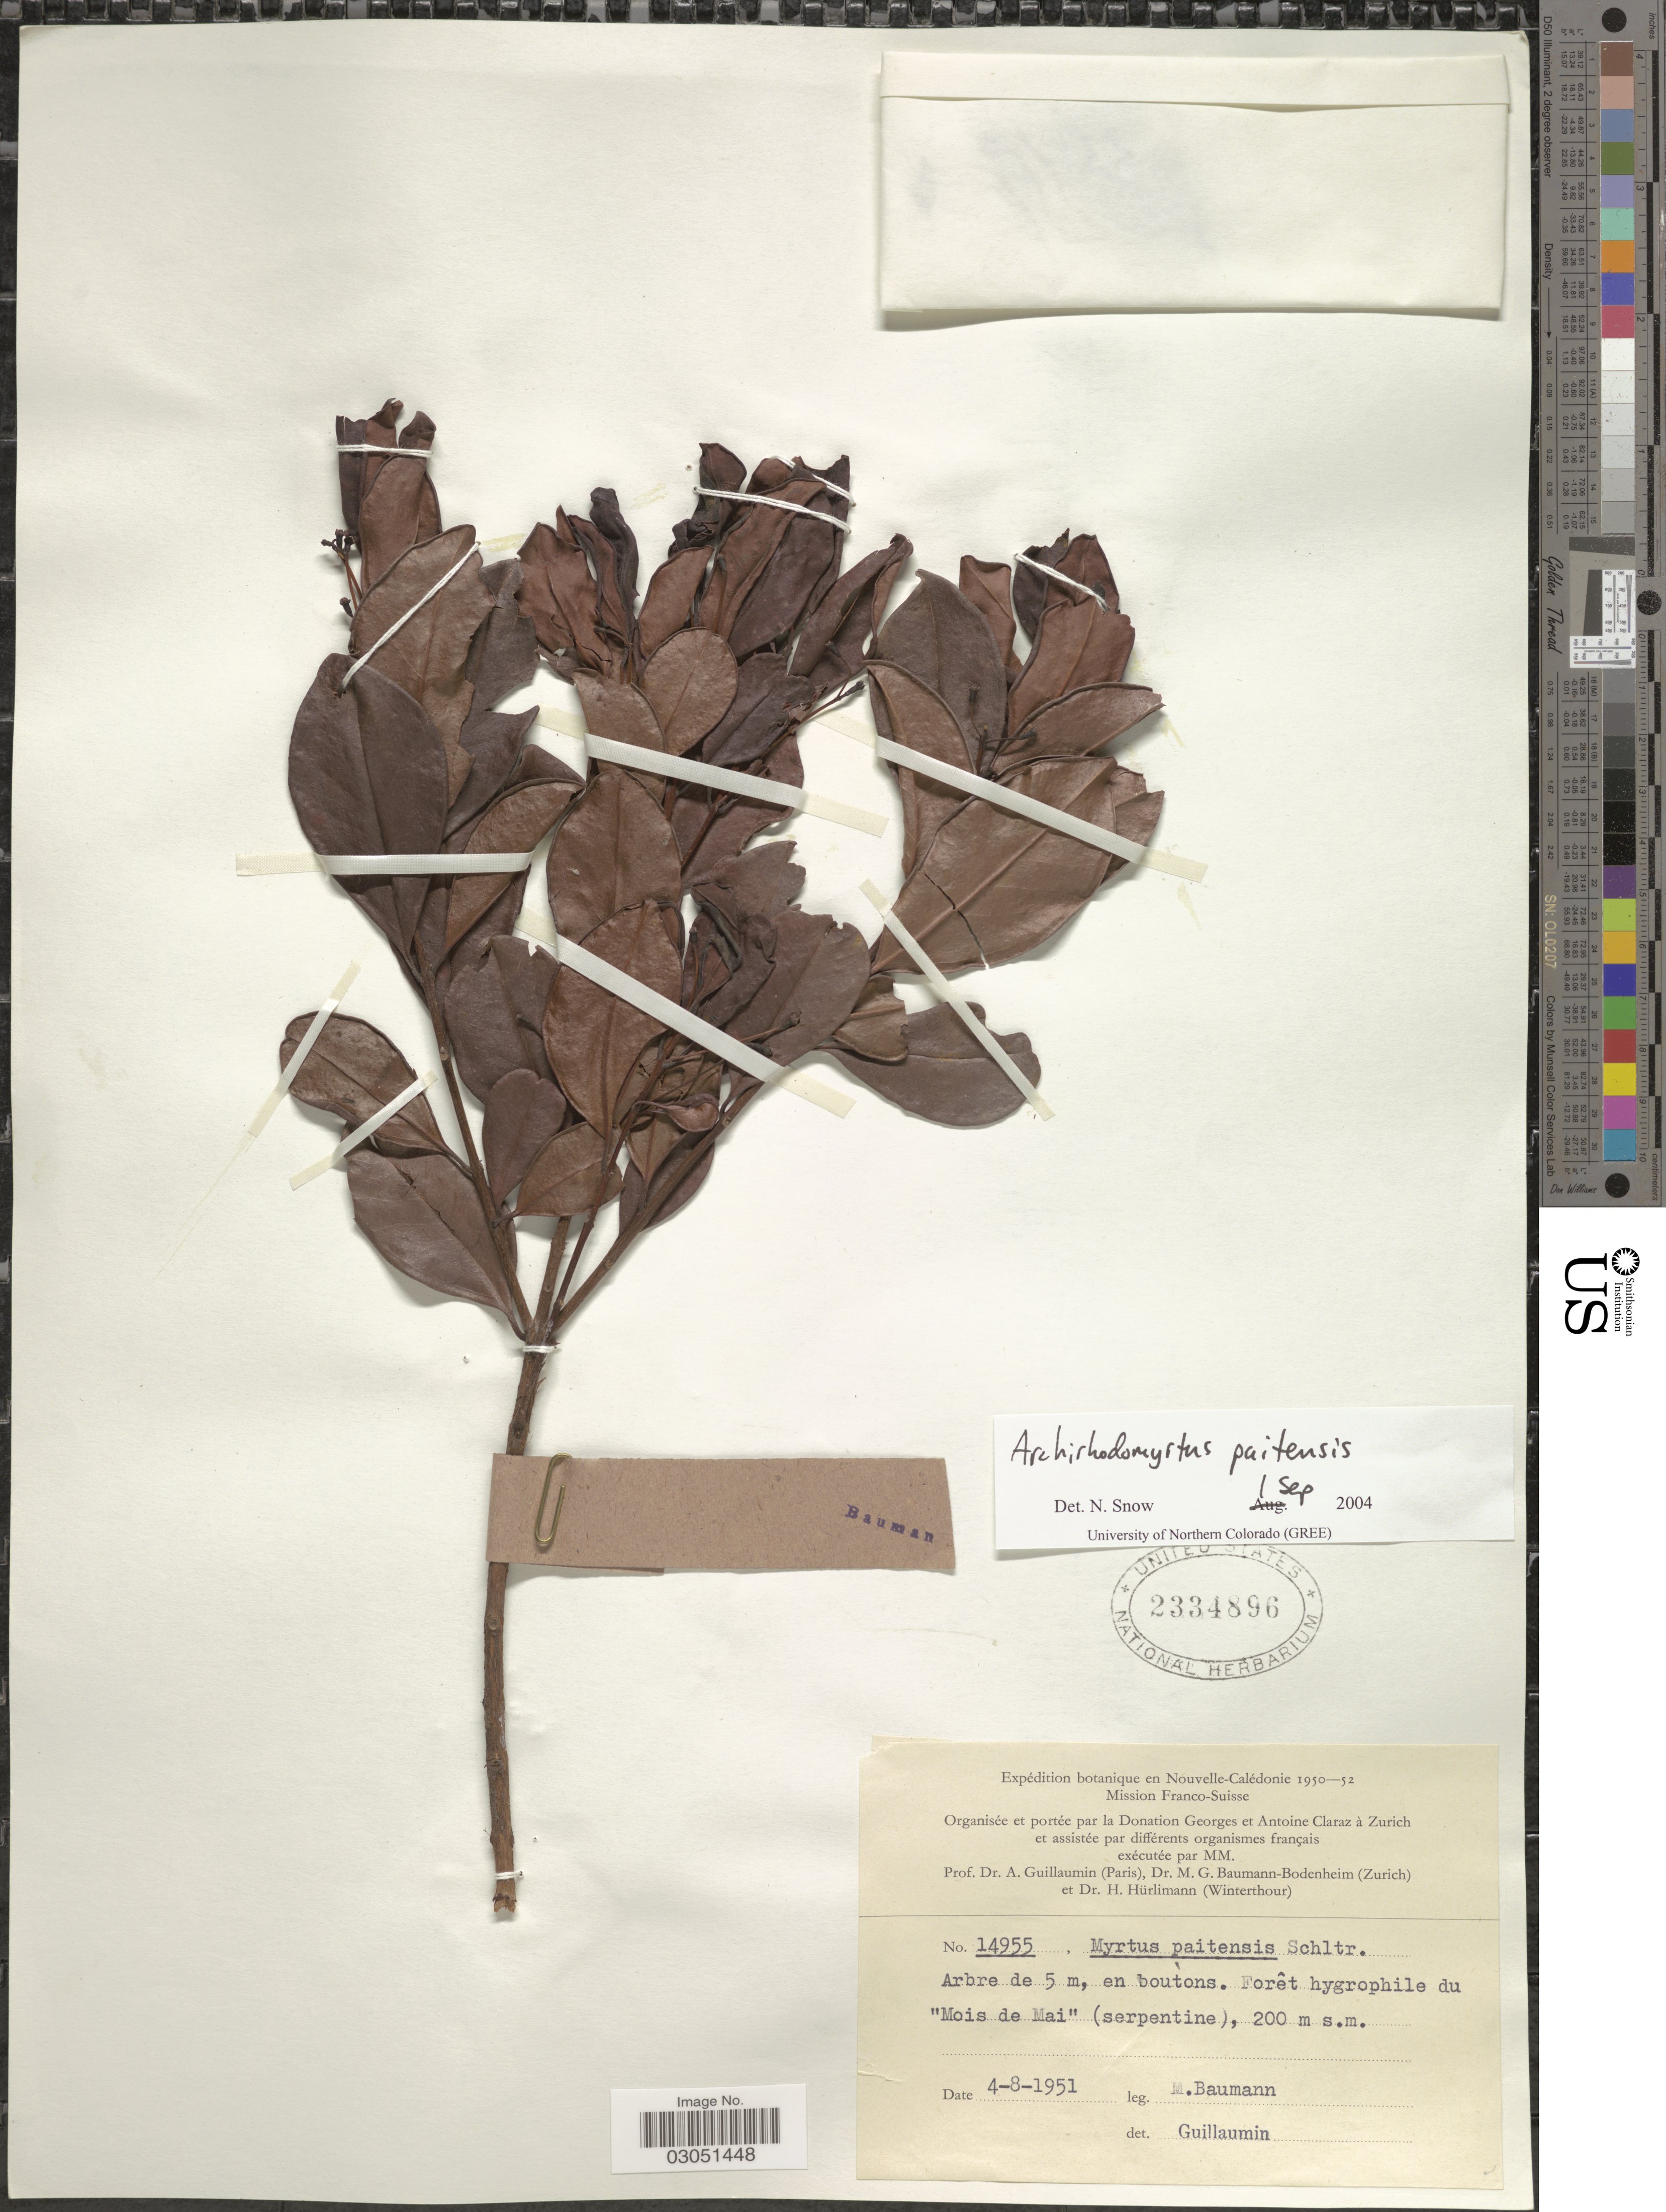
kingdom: Plantae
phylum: Tracheophyta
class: Magnoliopsida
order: Myrtales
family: Myrtaceae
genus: Archirhodomyrtus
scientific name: Archirhodomyrtus paitensis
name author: (Schltr.) Burret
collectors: M. Baumann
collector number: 14955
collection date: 1951-08-04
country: New Caledonia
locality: Nouvelle-Calédonie, Forêt hygrophile du "Mois de Mai" (serpentine).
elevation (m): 200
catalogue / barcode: US 2334896